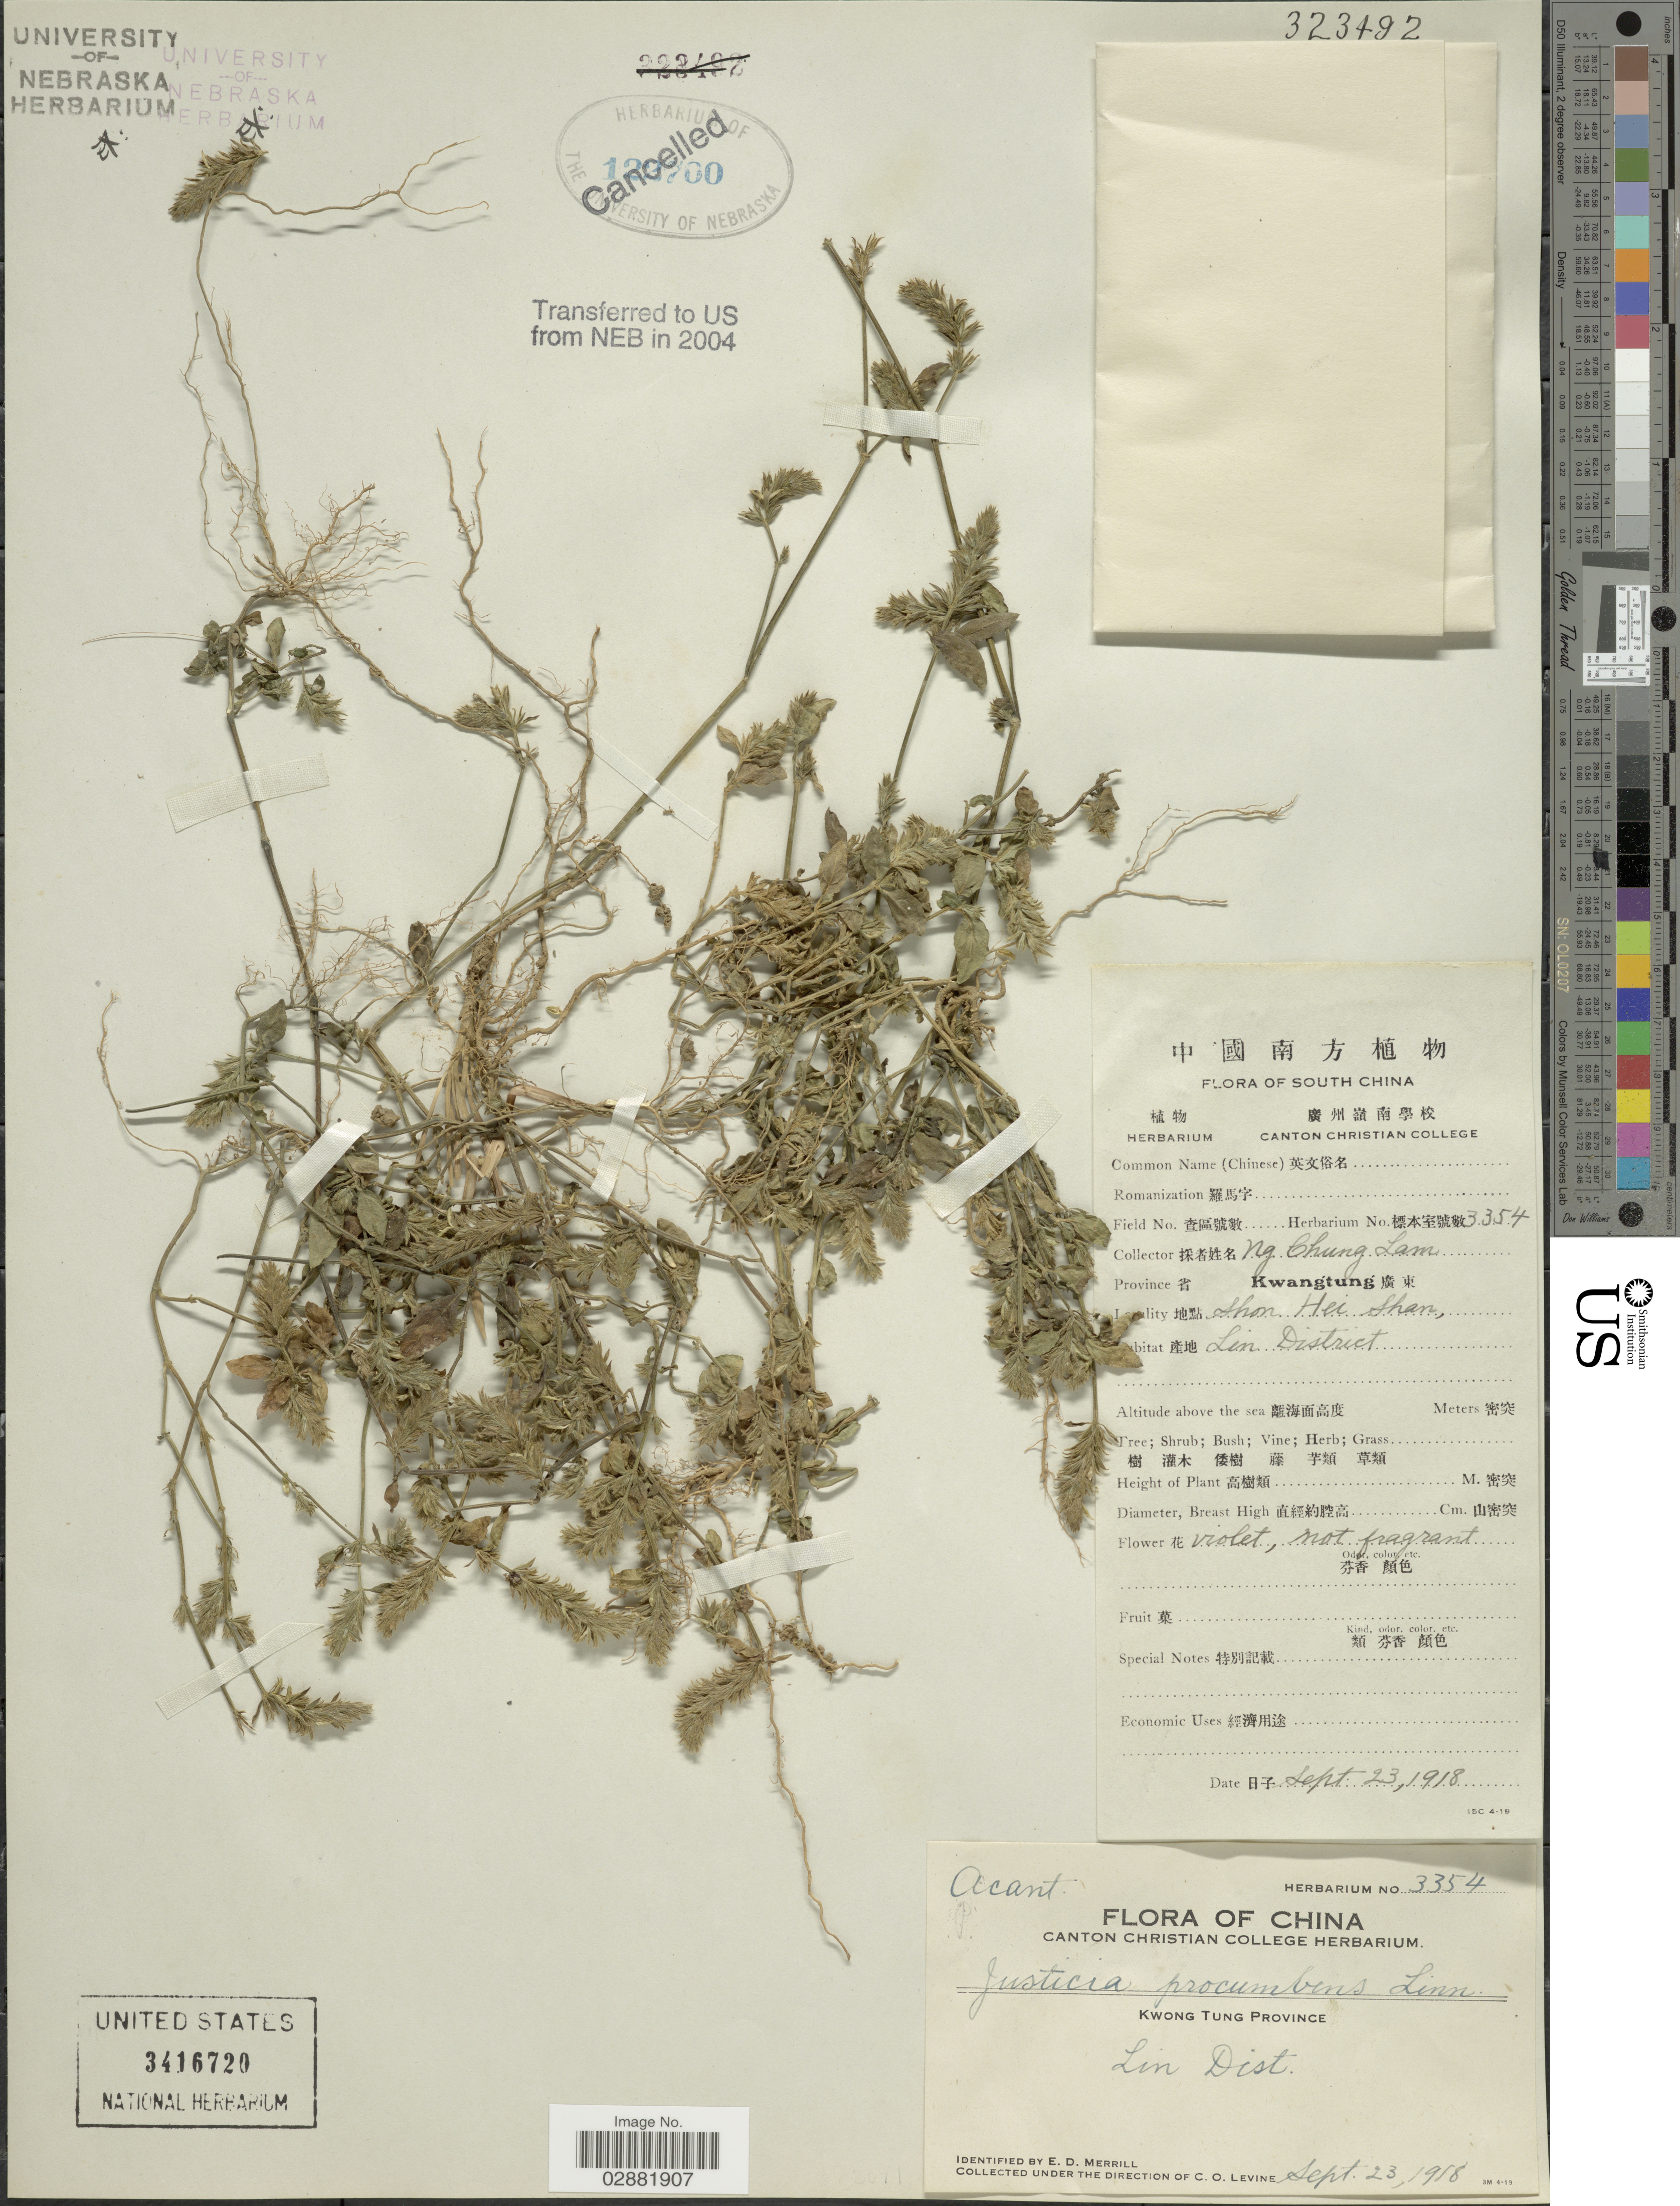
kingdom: Plantae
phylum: Tracheophyta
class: Magnoliopsida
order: Lamiales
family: Acanthaceae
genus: Justicia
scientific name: Justicia procumbens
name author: L.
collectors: C. L. Ng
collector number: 3354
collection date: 1918-09-23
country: China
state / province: Guangdong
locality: South China, Kwangtung Province, Lin Dist., Shon Hei Shan.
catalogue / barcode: US 3416720